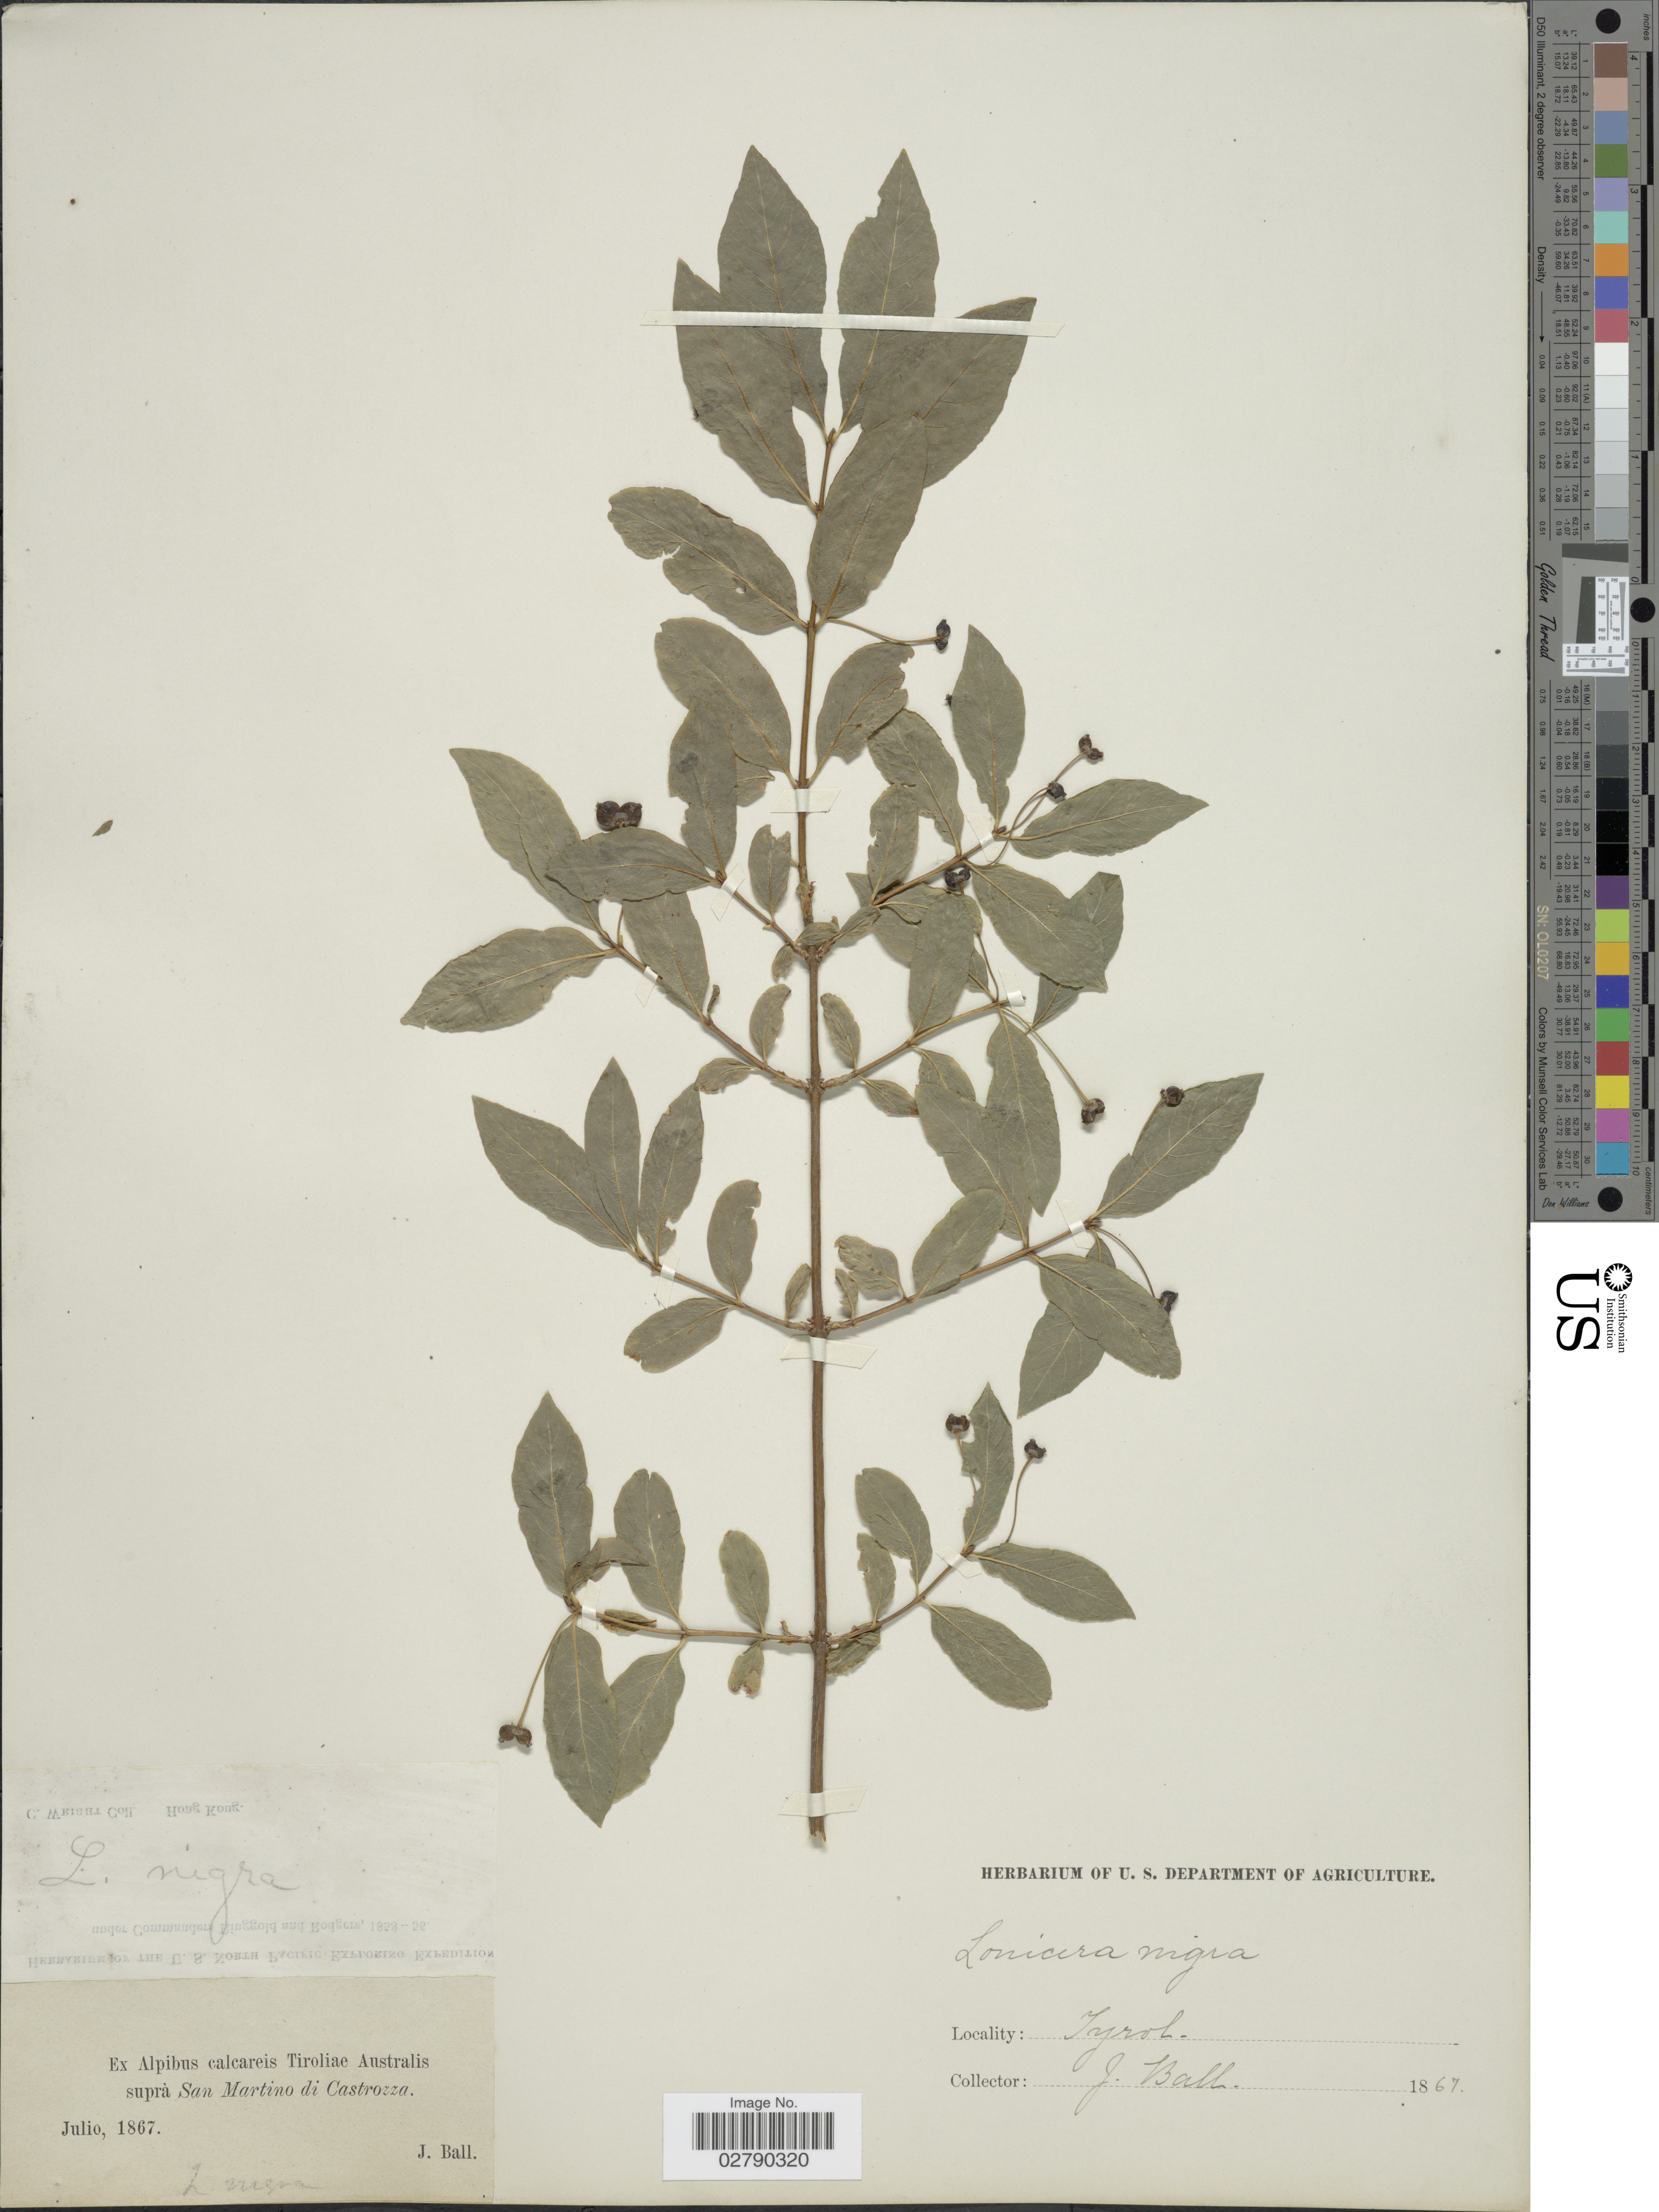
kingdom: Plantae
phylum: Tracheophyta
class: Magnoliopsida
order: Dipsacales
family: Caprifoliaceae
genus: Lonicera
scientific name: Lonicera nigra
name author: L.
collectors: J. Ball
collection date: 1867-07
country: Italy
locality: Tyrol. Alpibus calcareis Tiroliae Australis suprà San Martino di Castrozza.